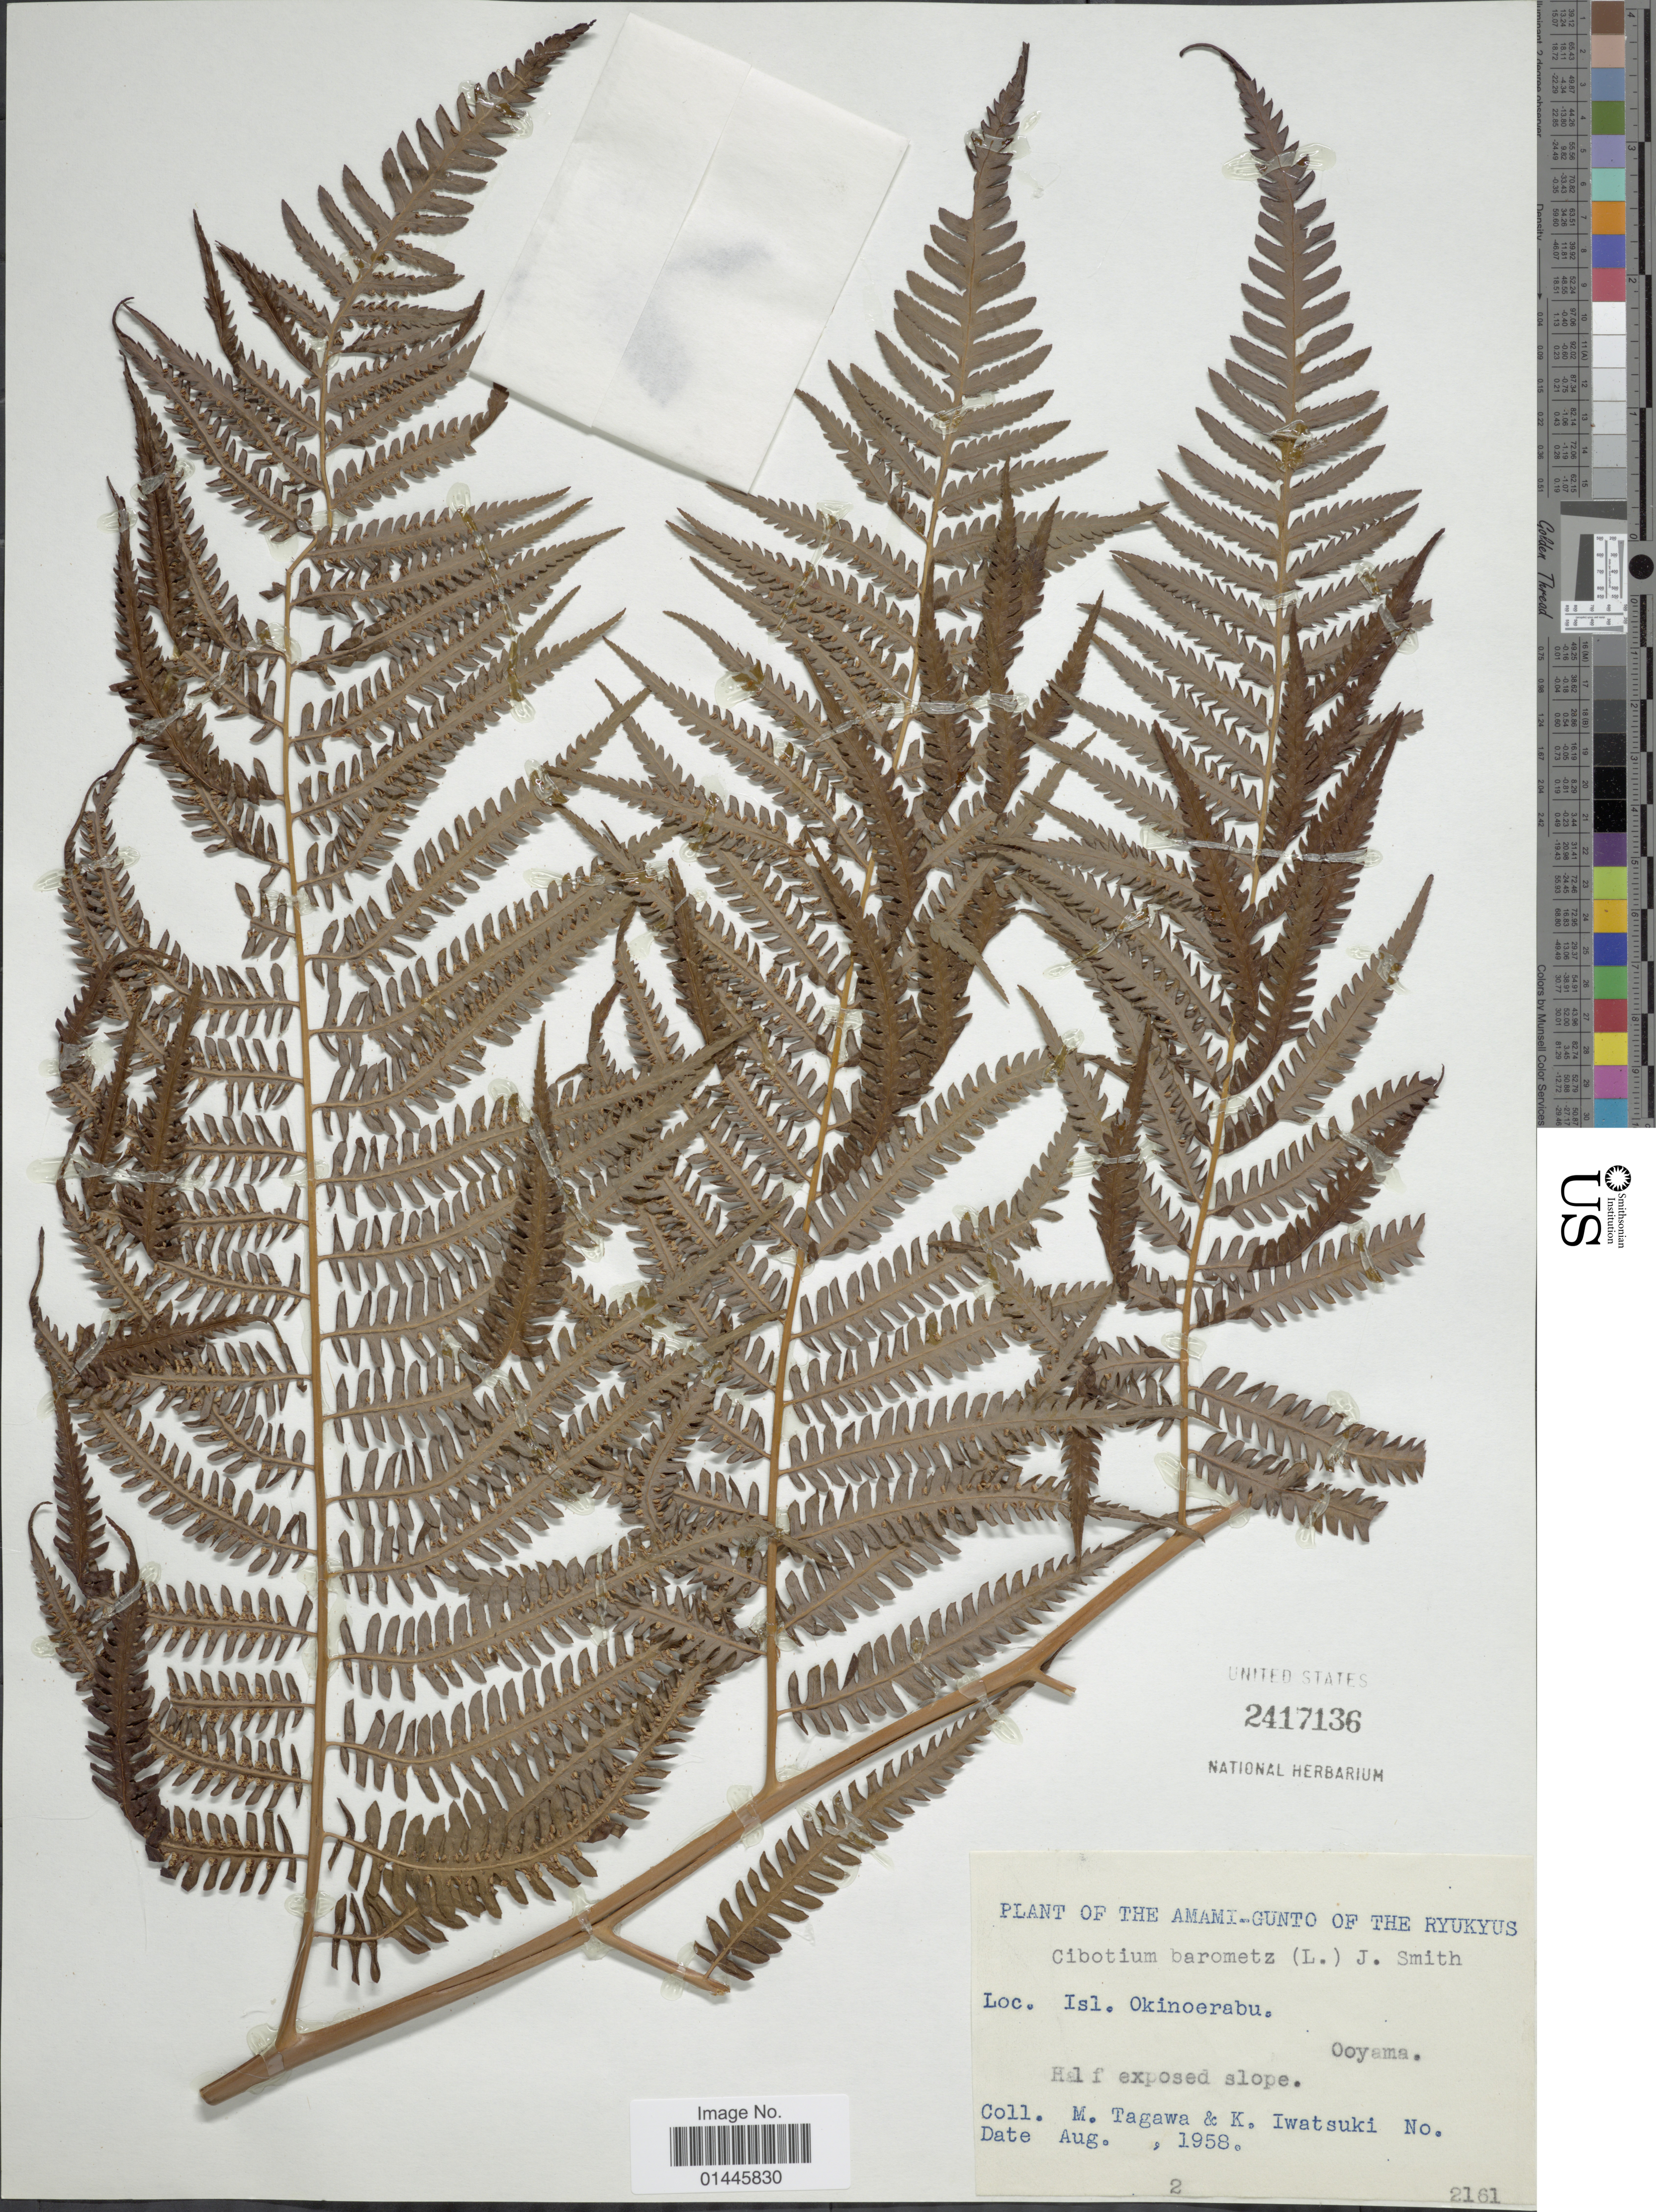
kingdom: Plantae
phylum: Tracheophyta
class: Polypodiopsida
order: Cyatheales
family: Cibotiaceae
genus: Cibotium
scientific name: Cibotium barometz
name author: (L.) J. Sm.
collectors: M. Tagawa & K. Iwatsuki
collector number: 2161?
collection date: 1958-08-02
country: Japan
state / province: Okinawa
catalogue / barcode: US 2417136